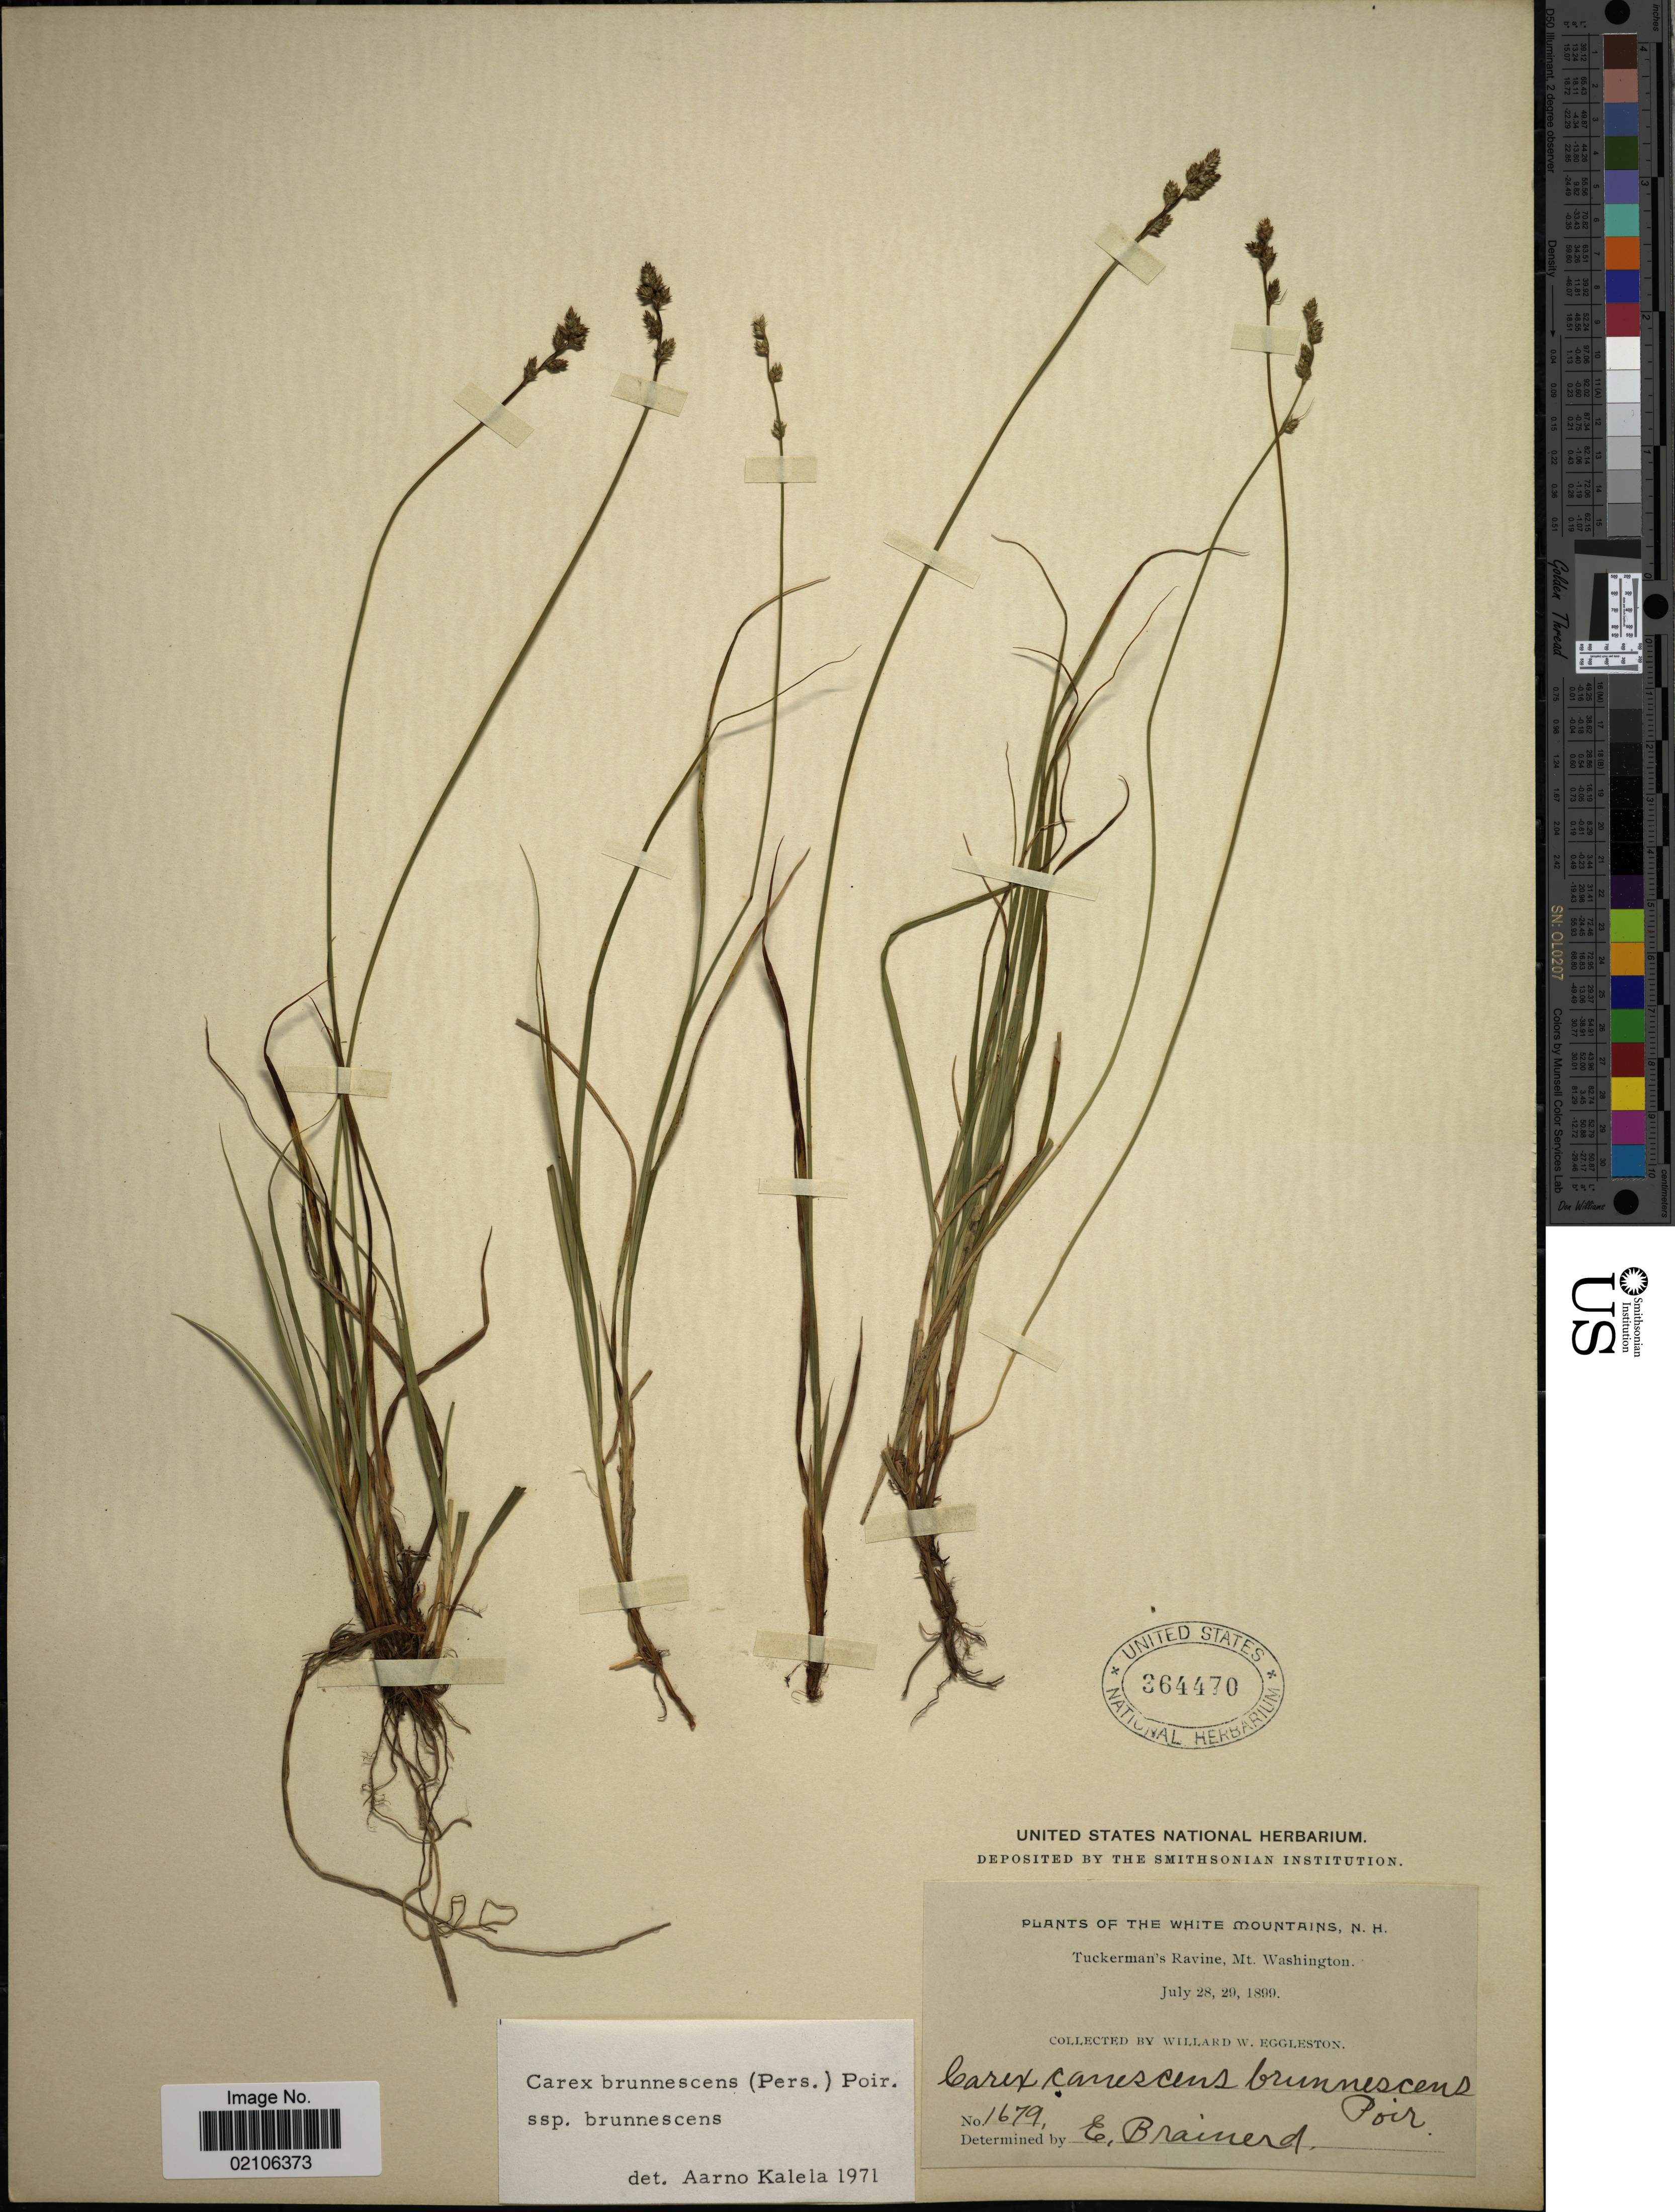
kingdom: Plantae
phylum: Tracheophyta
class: Liliopsida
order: Poales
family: Cyperaceae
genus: Carex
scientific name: Carex brunnescens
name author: (Pers.) Poir.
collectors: W. W. Eggleston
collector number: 1679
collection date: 1899-07-28/1899-07-29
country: United States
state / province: New Hampshire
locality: The White Mountains, N.H., Tuckerman's Ravine, Mt. Washington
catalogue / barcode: US 364470